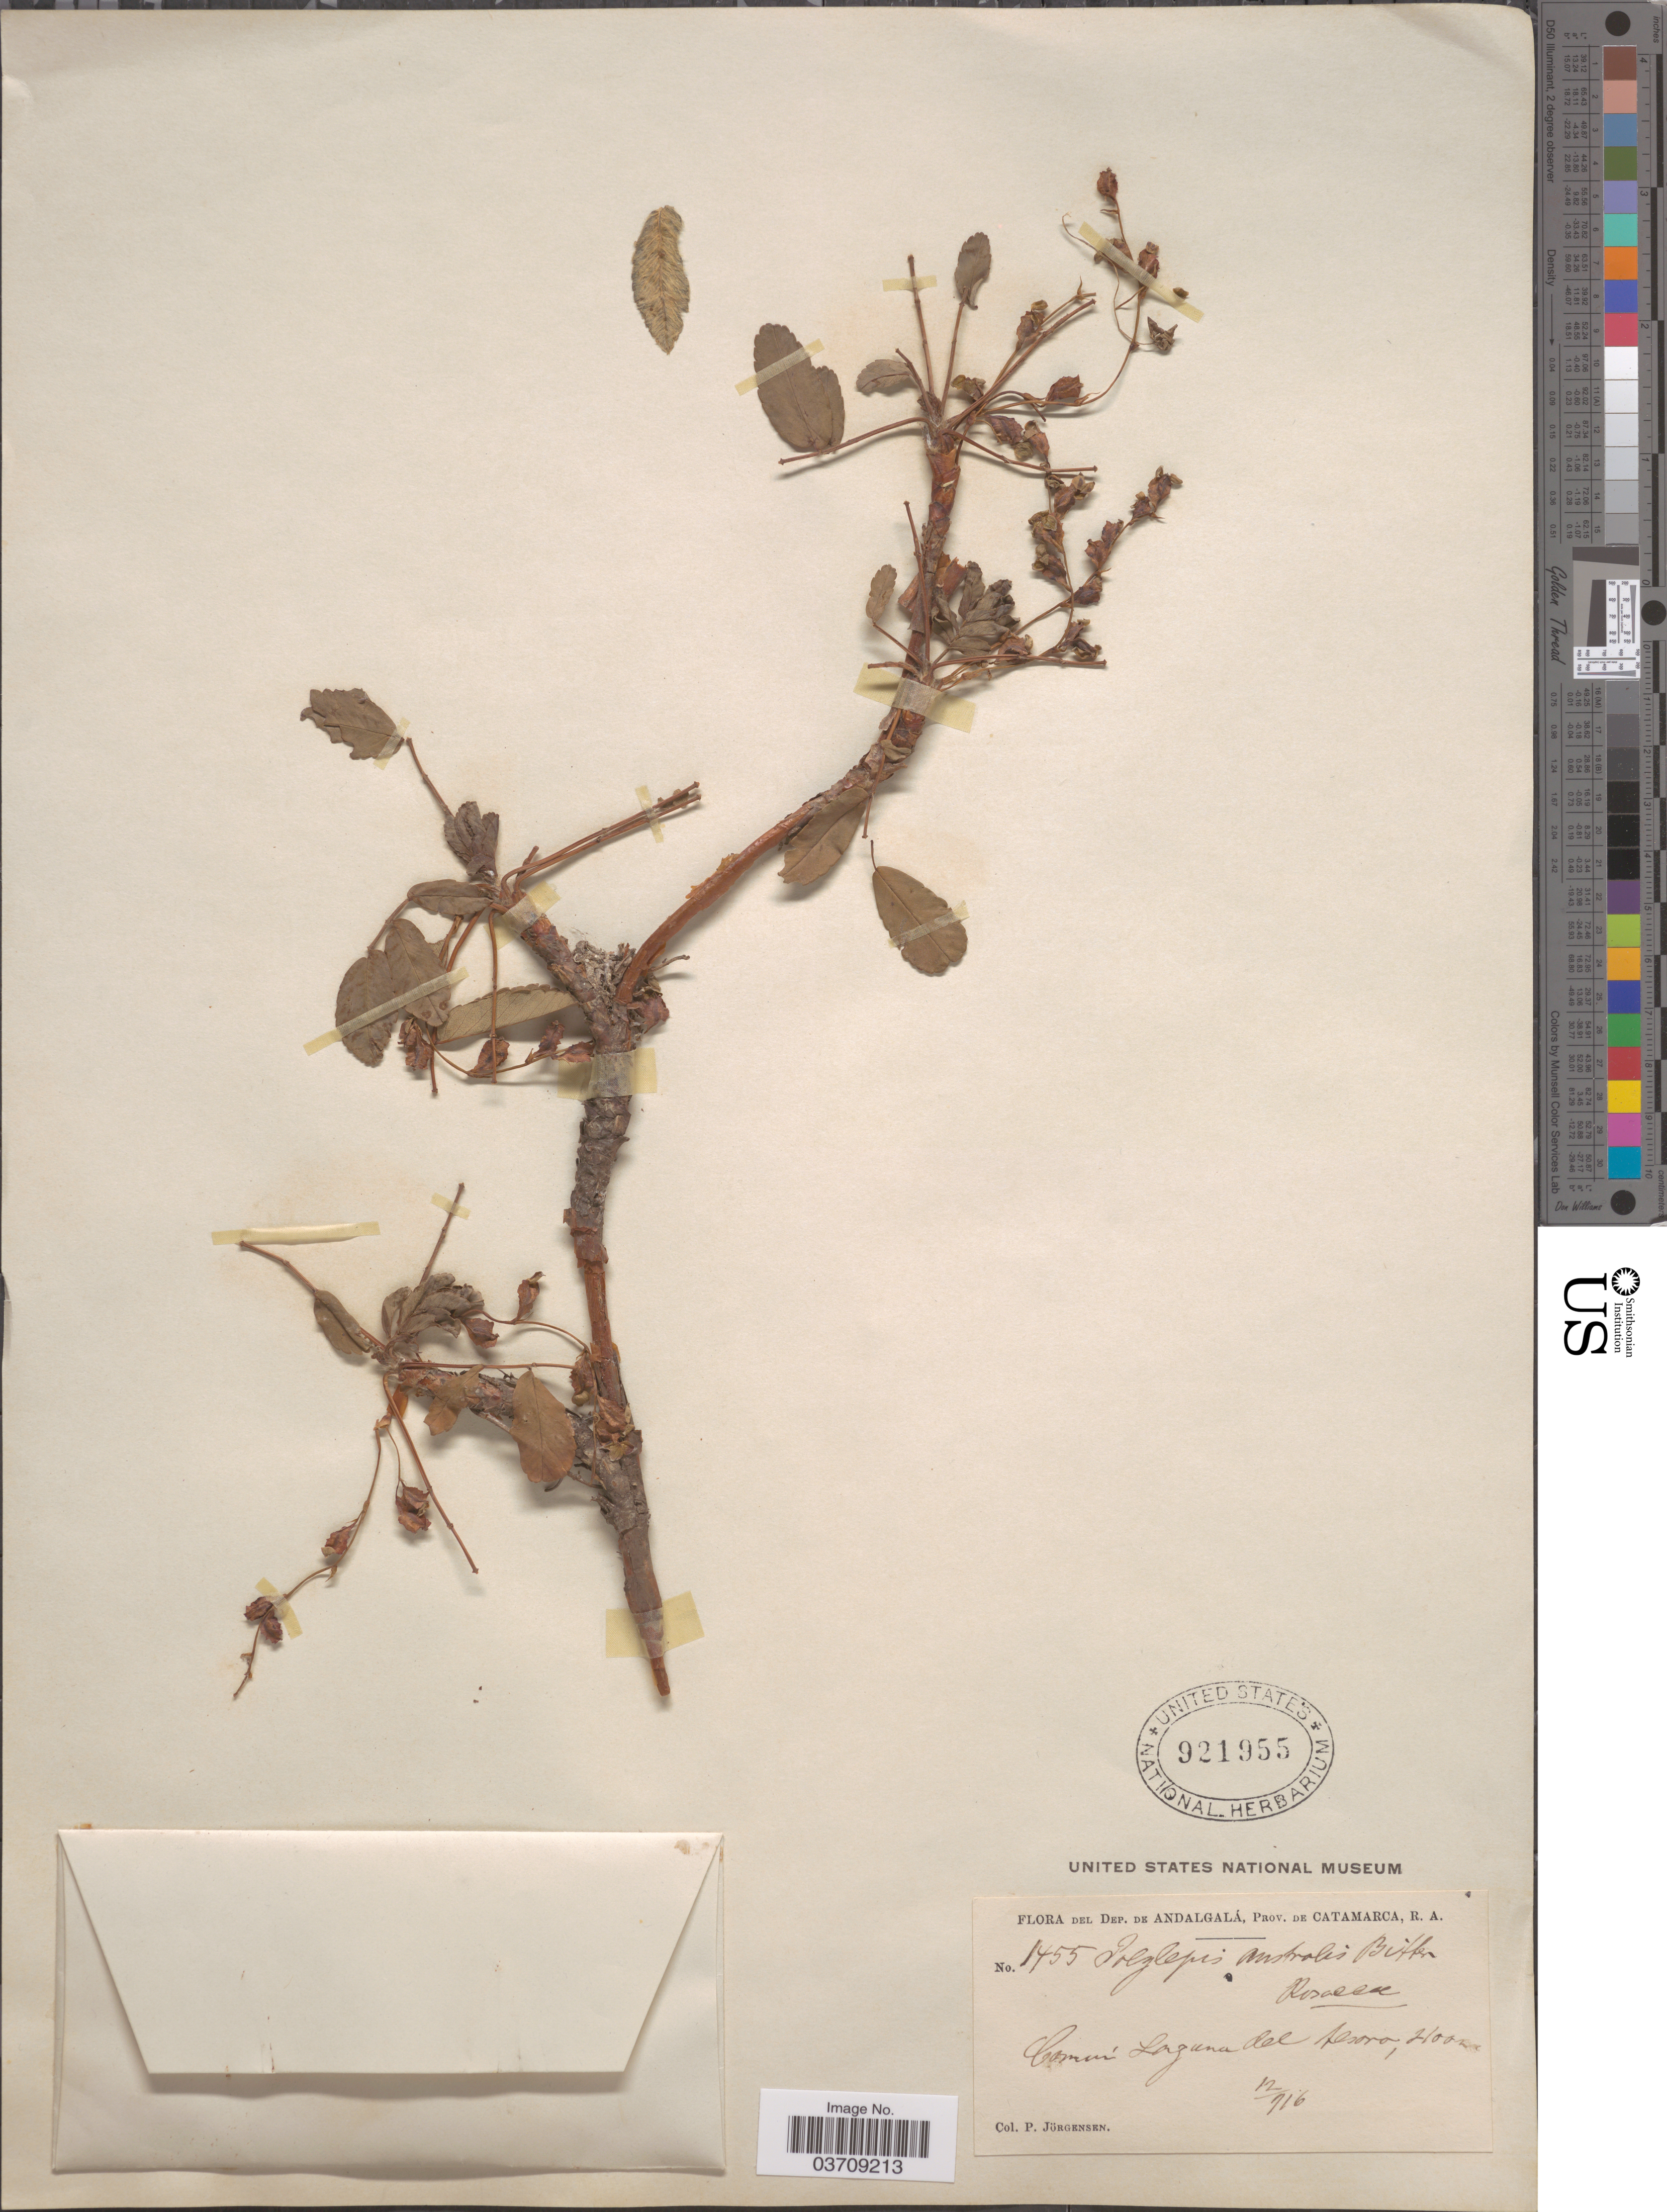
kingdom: Plantae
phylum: Tracheophyta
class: Magnoliopsida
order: Rosales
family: Rosaceae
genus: Polylepis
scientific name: Polylepis rugulosa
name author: Bitter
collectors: P. Jörgensen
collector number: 1455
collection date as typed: Transcribed d/m/y: 12/7/16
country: Argentina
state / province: Catamarca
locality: Dep. de Andalgalá. Común Laguna del tesoro.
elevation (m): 2100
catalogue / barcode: US 921955